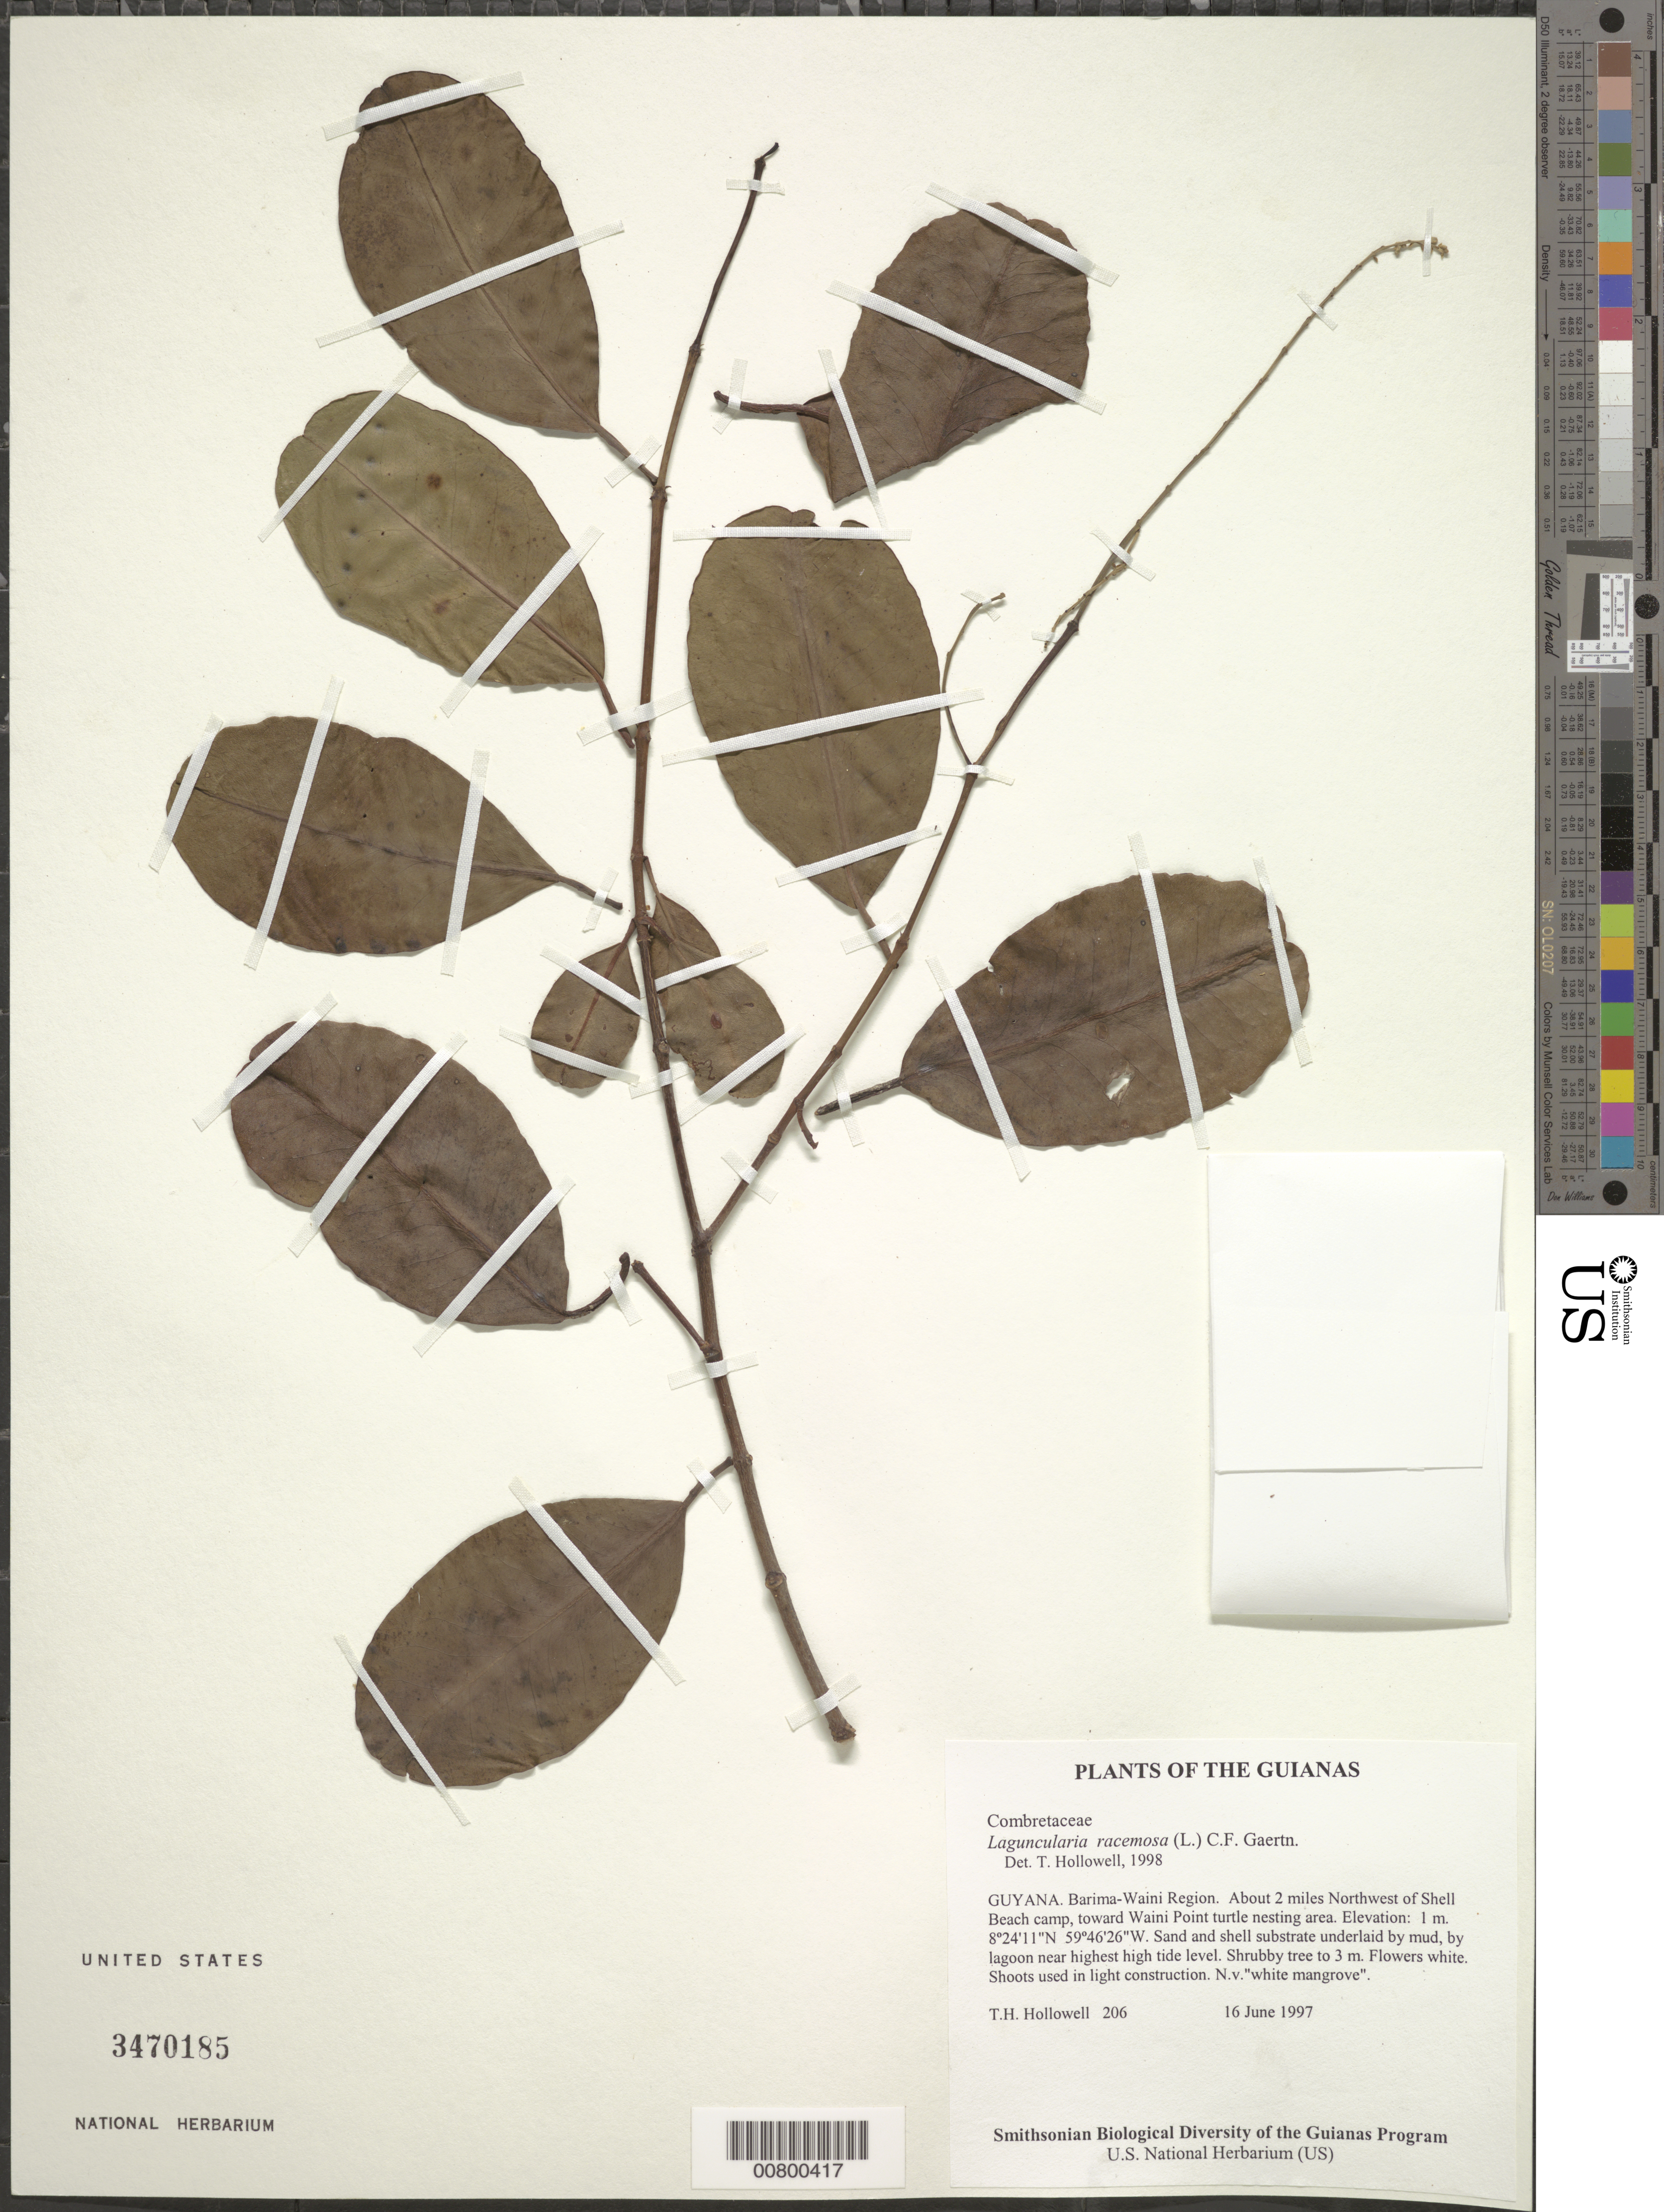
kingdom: Plantae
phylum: Tracheophyta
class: Magnoliopsida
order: Myrtales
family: Combretaceae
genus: Laguncularia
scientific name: Laguncularia racemosa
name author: (L.) C.F. Gaertn.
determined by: Hollowell, T. H., (BOT), Smithsonian Institution - National Museum of Natural History (UNITED STATES)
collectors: T. Hollowell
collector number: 206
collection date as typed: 16 June 1997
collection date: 1997-06-16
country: Guyana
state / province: Barima-Waini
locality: About 2 miles Northwest of Shell Beach camp, toward Waini Point turtle nesting area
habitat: Sand and shell substrate underlaid by mud, by lagoon near highest high tide level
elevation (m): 1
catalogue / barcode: US 3470185